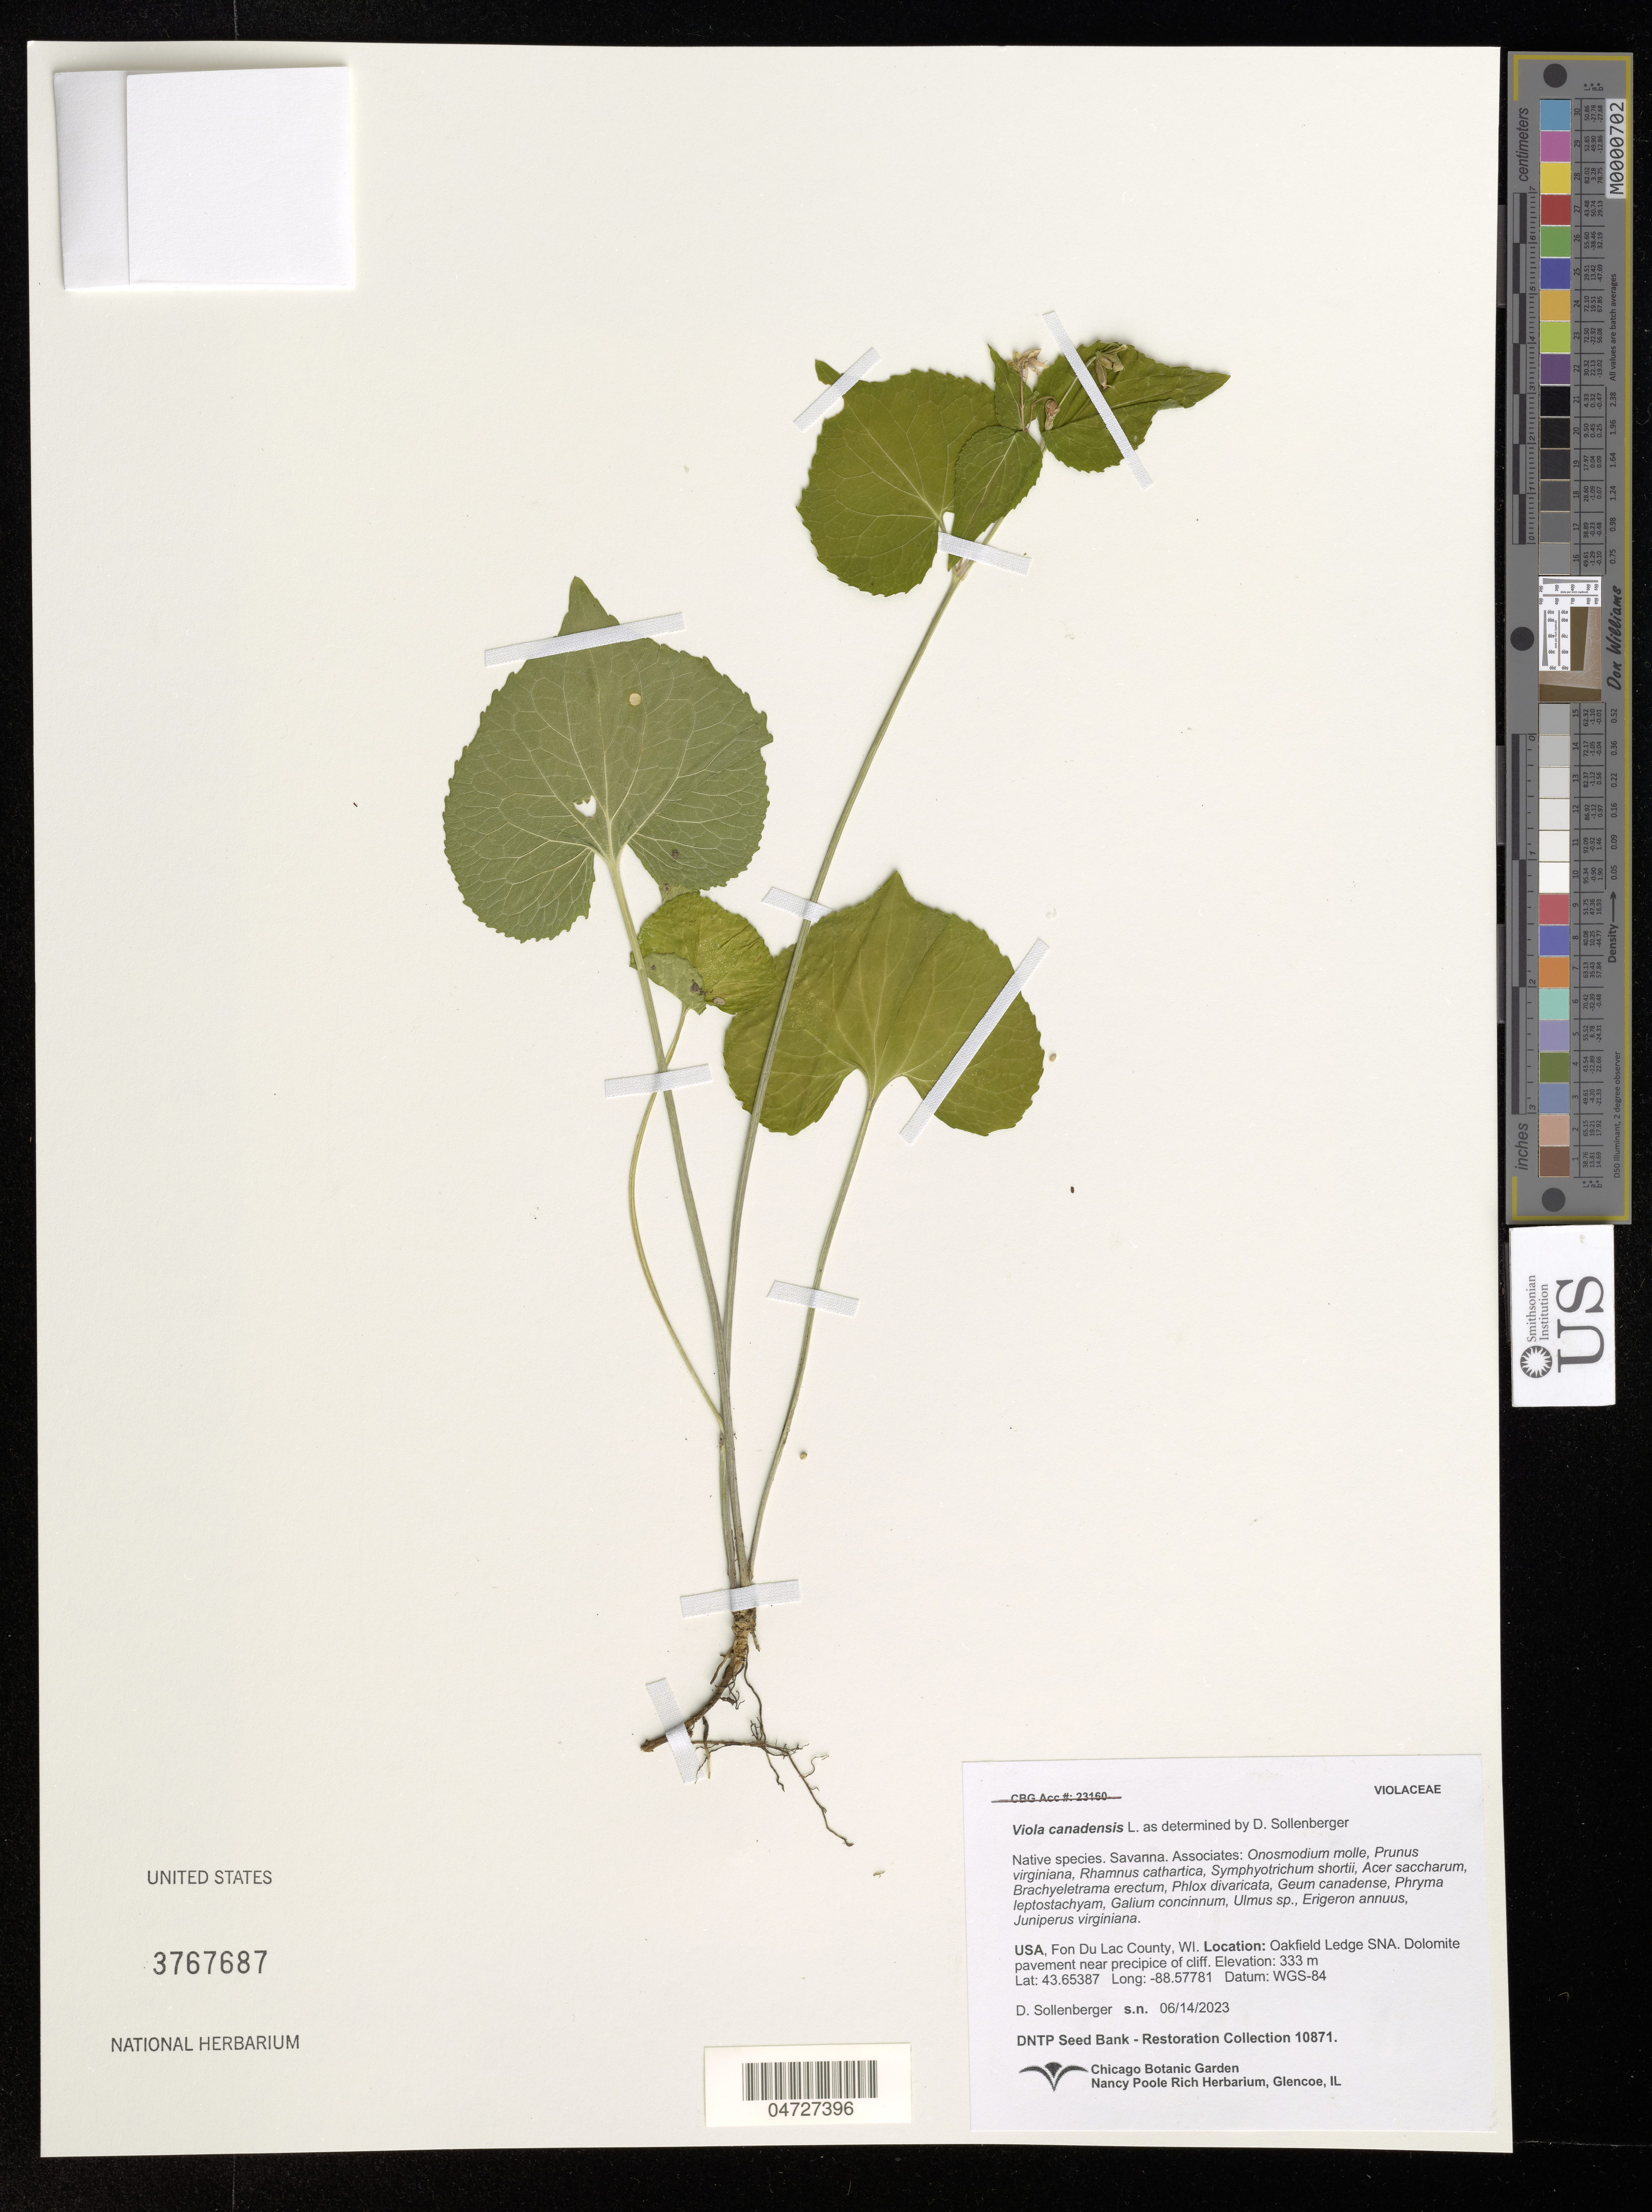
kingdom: Plantae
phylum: Tracheophyta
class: Magnoliopsida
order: Malpighiales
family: Violaceae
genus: Viola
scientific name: Viola canadensis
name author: L.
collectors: D. Sollenberger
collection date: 2023-06-14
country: United States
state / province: Wisconsin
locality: Fon Du Lac County. Oakfield Ledge SNA. Dolomite pavement near precipice of cliff.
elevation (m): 333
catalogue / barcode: US 3767687